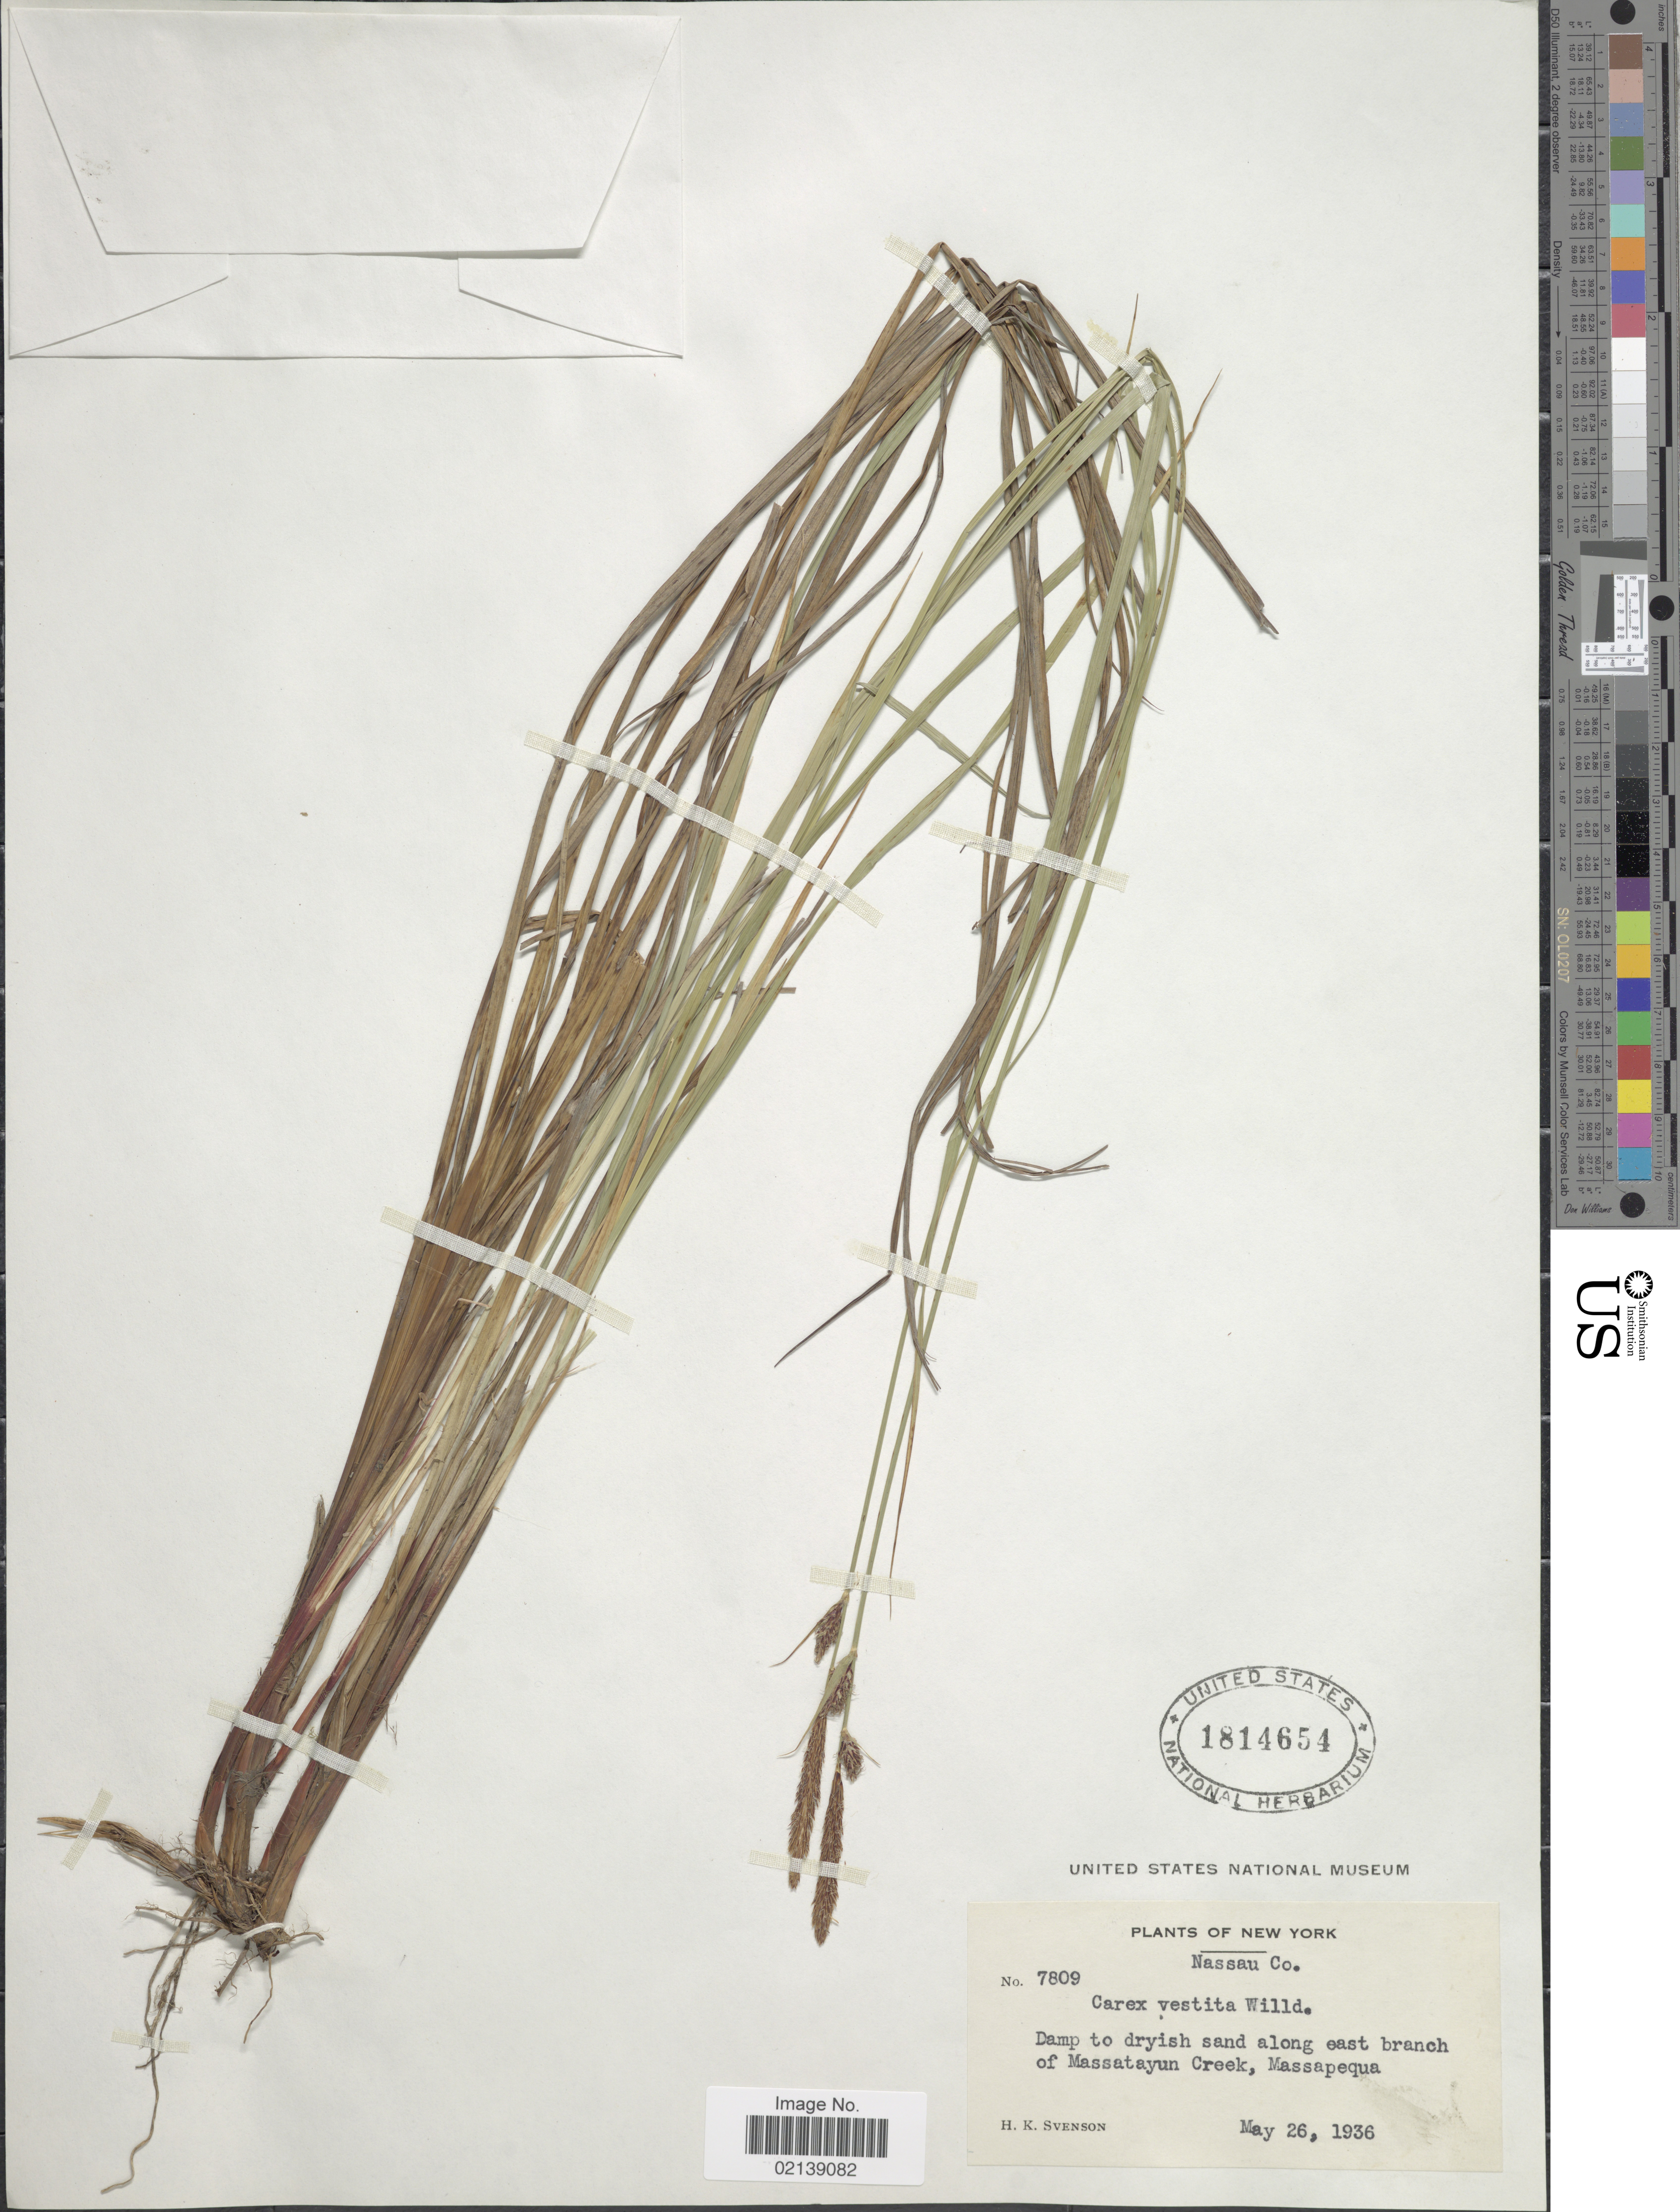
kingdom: Plantae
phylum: Tracheophyta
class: Liliopsida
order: Poales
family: Cyperaceae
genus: Carex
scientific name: Carex vestita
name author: Willd.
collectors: H. K. Svenson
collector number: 7809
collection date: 1936-05-26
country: United States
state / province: New York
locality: Nassau Co, Damp to druish sand along east branch of Massatayun Creek, Massapequa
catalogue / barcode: US 1814654